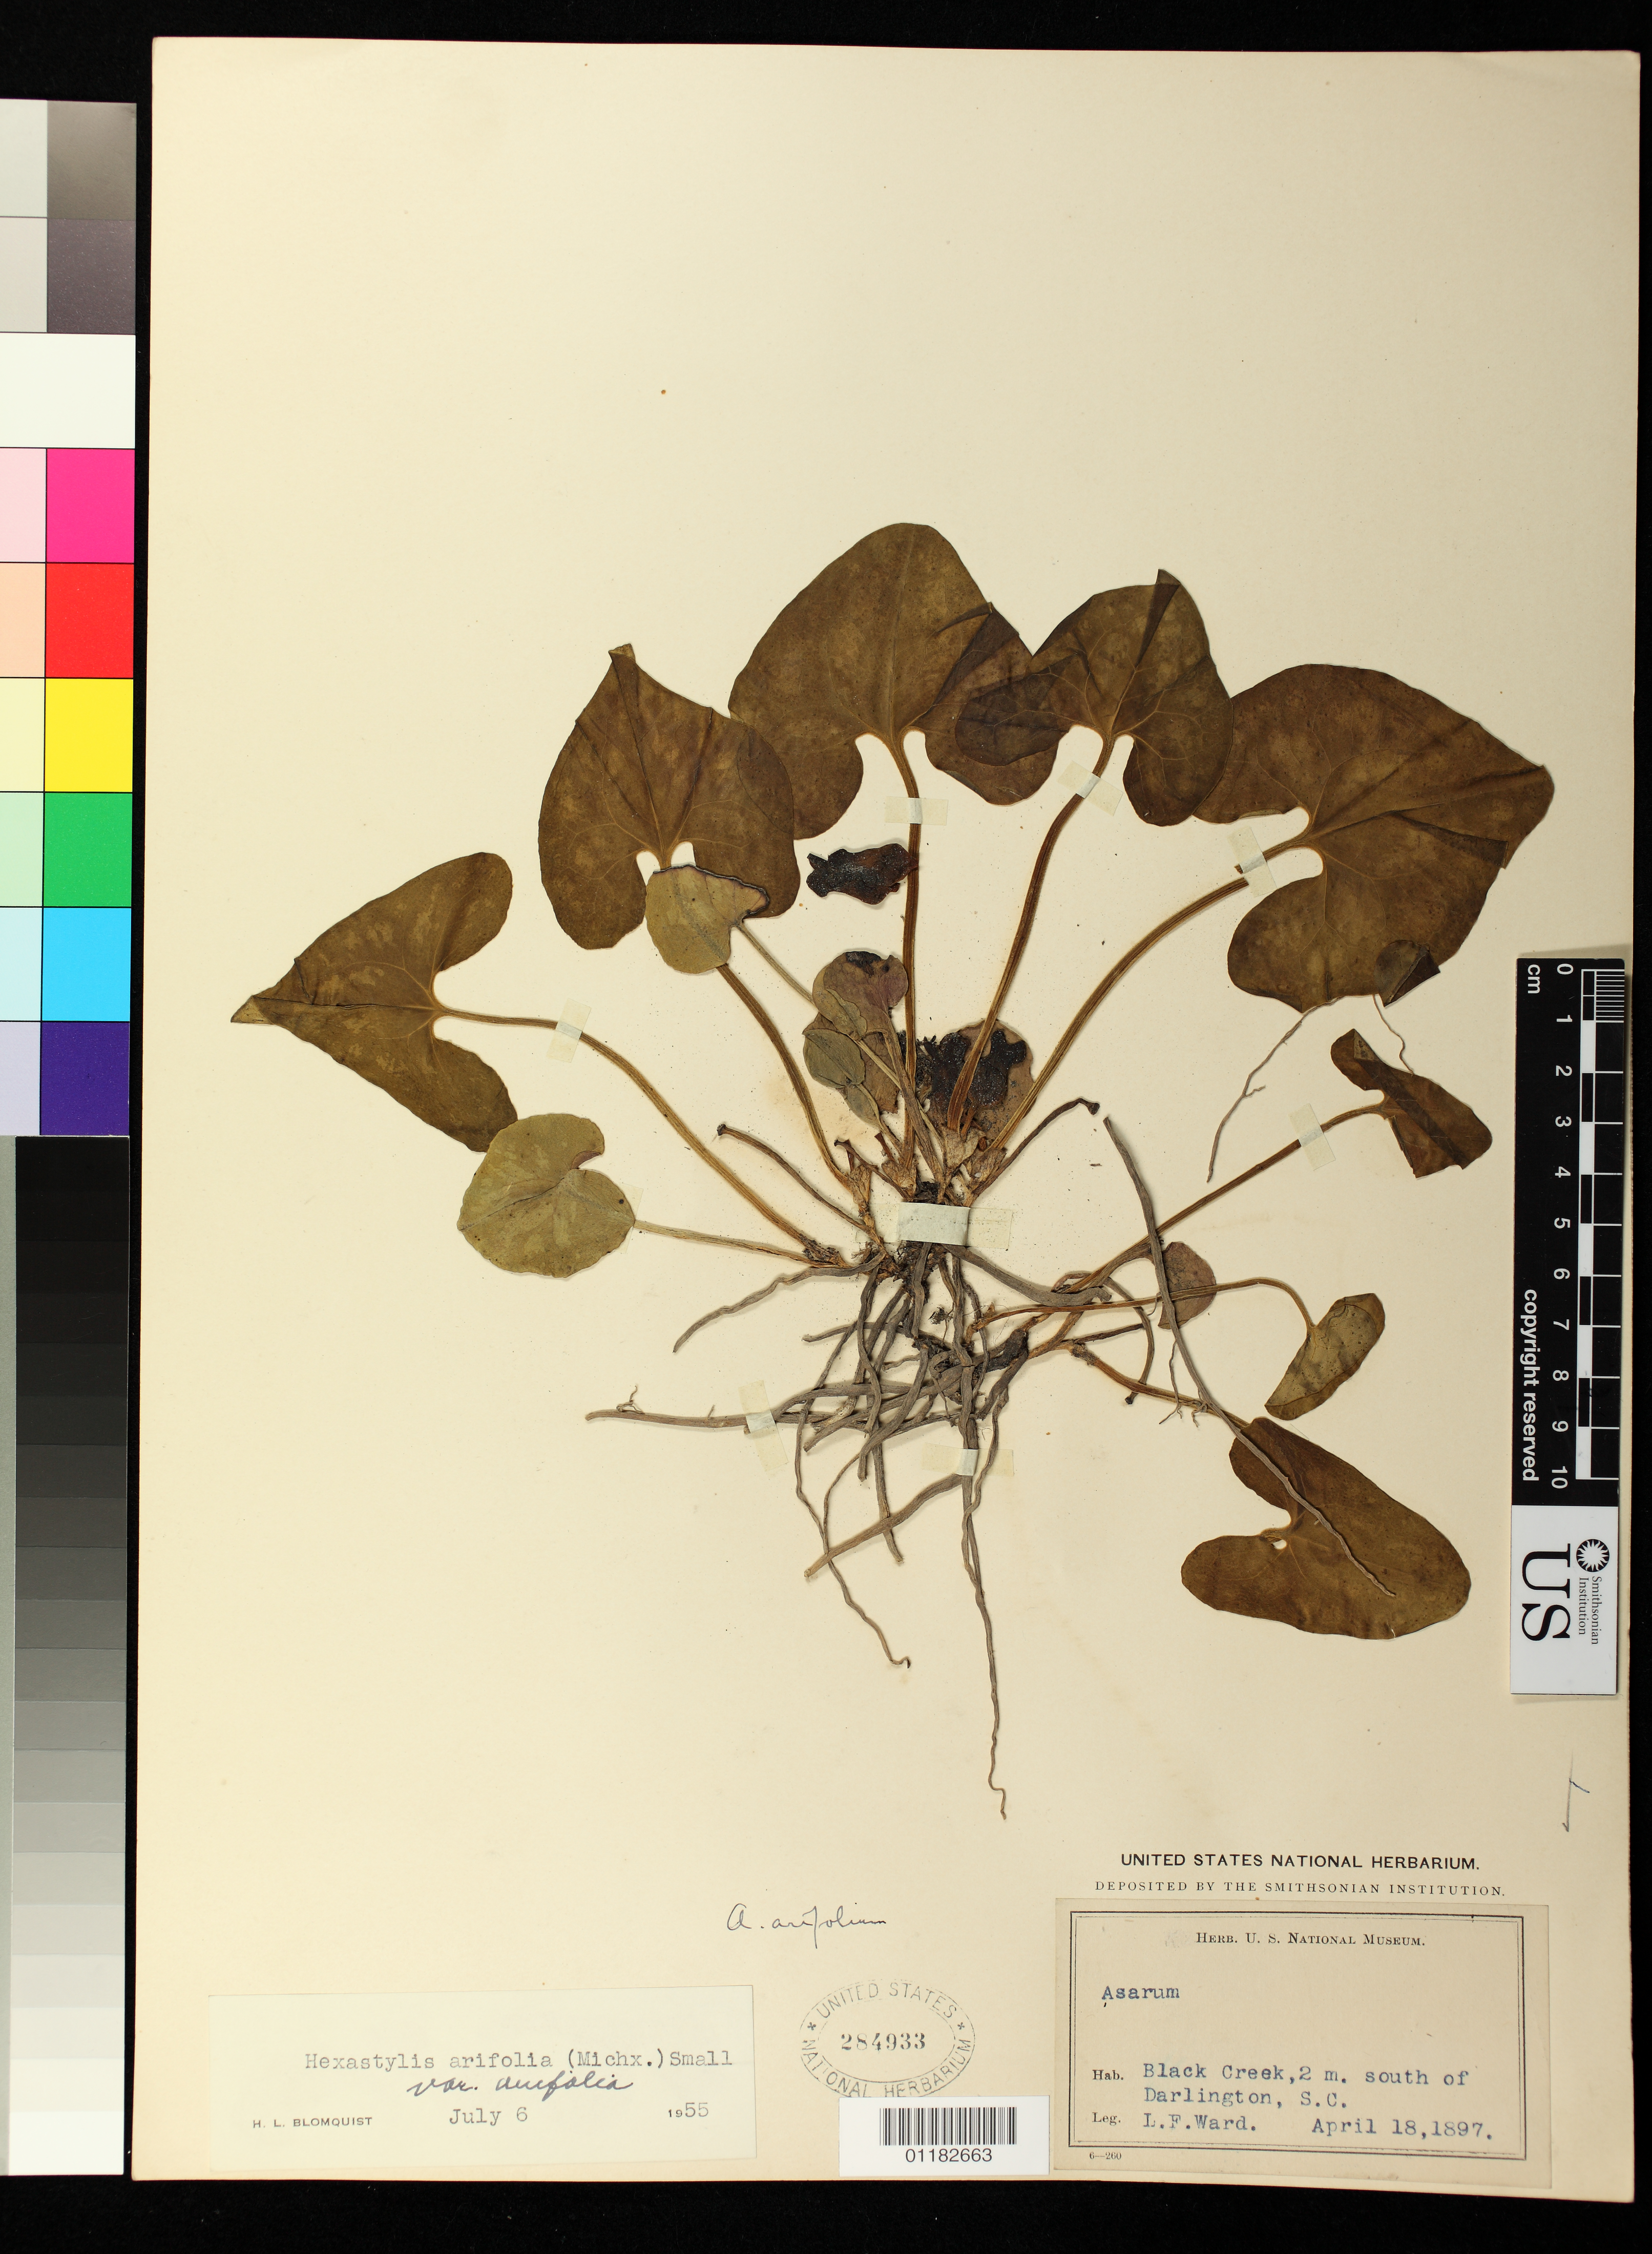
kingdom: Plantae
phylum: Tracheophyta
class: Magnoliopsida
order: Piperales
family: Aristolochiaceae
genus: Hexastylis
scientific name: Hexastylis arifolia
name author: (Michx.) Small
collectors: L. F. Ward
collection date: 1897-04-18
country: United States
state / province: South Carolina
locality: Black Creek, 2 miles south of Darlington.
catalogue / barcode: US 284933